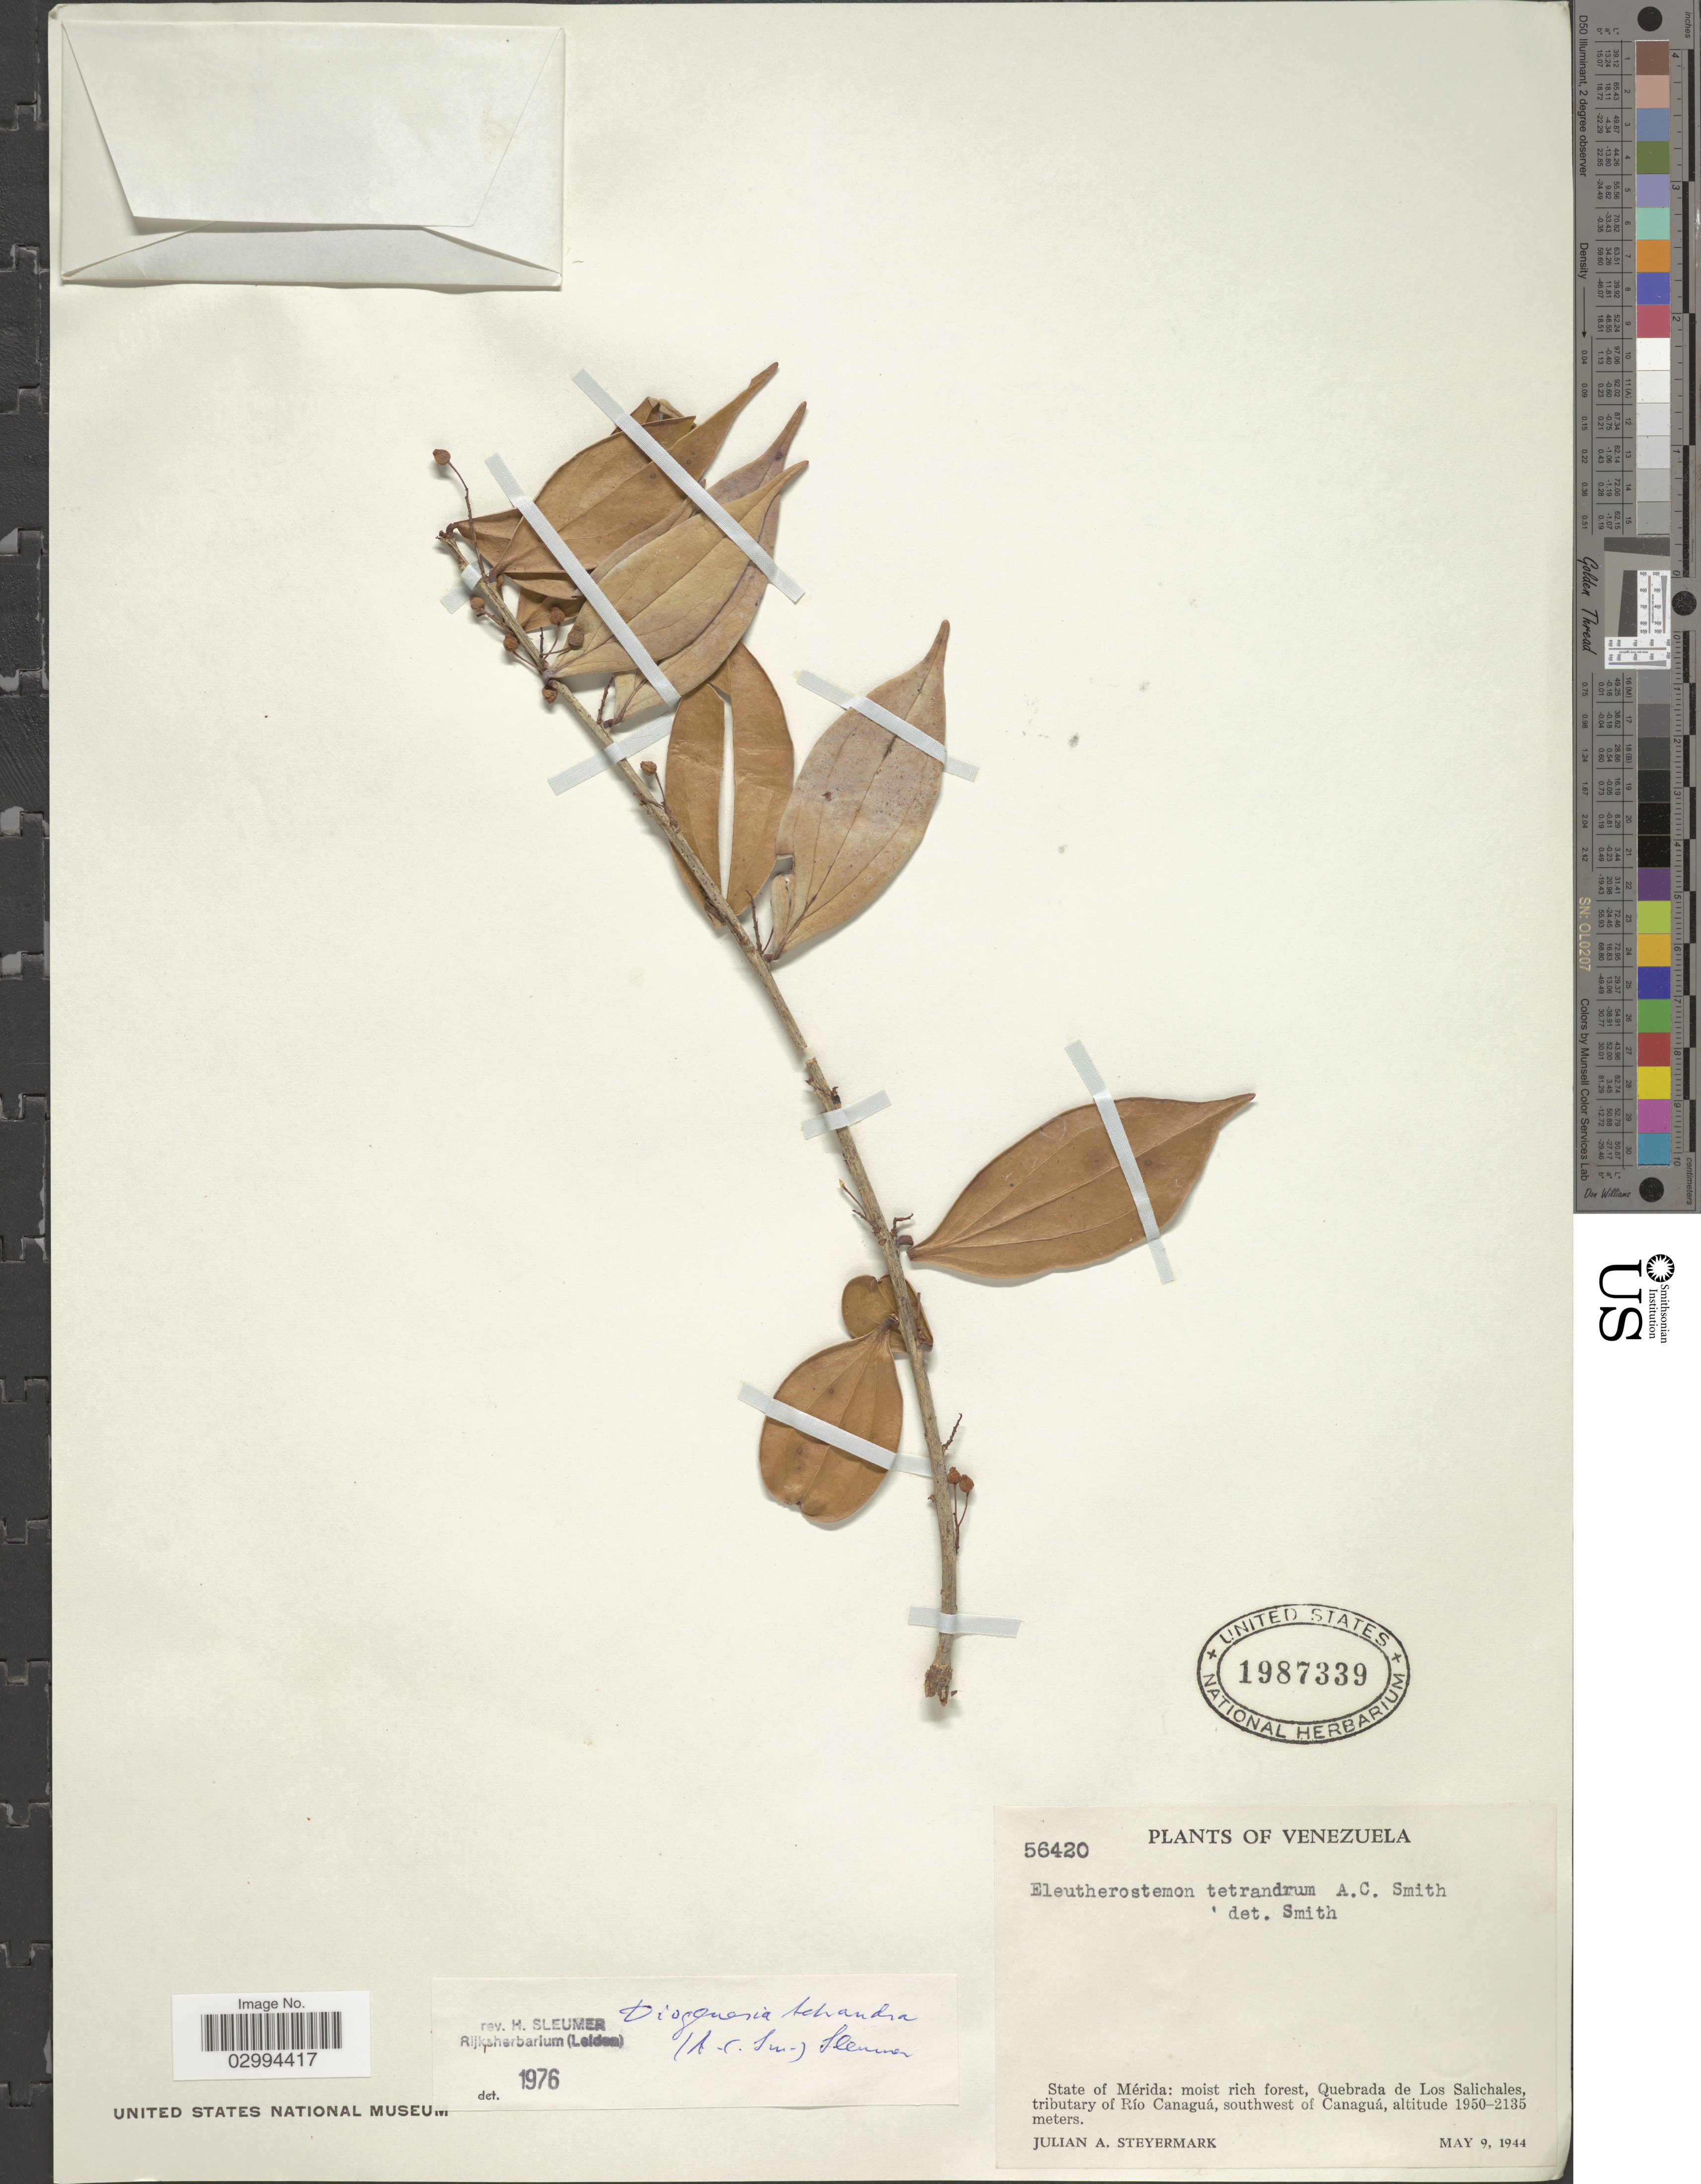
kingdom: Plantae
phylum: Tracheophyta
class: Magnoliopsida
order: Ericales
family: Ericaceae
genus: Diogenesia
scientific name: Diogenesia tetrandra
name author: (A.C. Sm.) Sleumer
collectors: J. Steyermark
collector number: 56420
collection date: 1944-05-09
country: Venezuela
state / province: Mérida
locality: Quebrada de Los Salichales, tributary of Río Canaguá, southwest of Canaguá.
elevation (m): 1950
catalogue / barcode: US 1987339